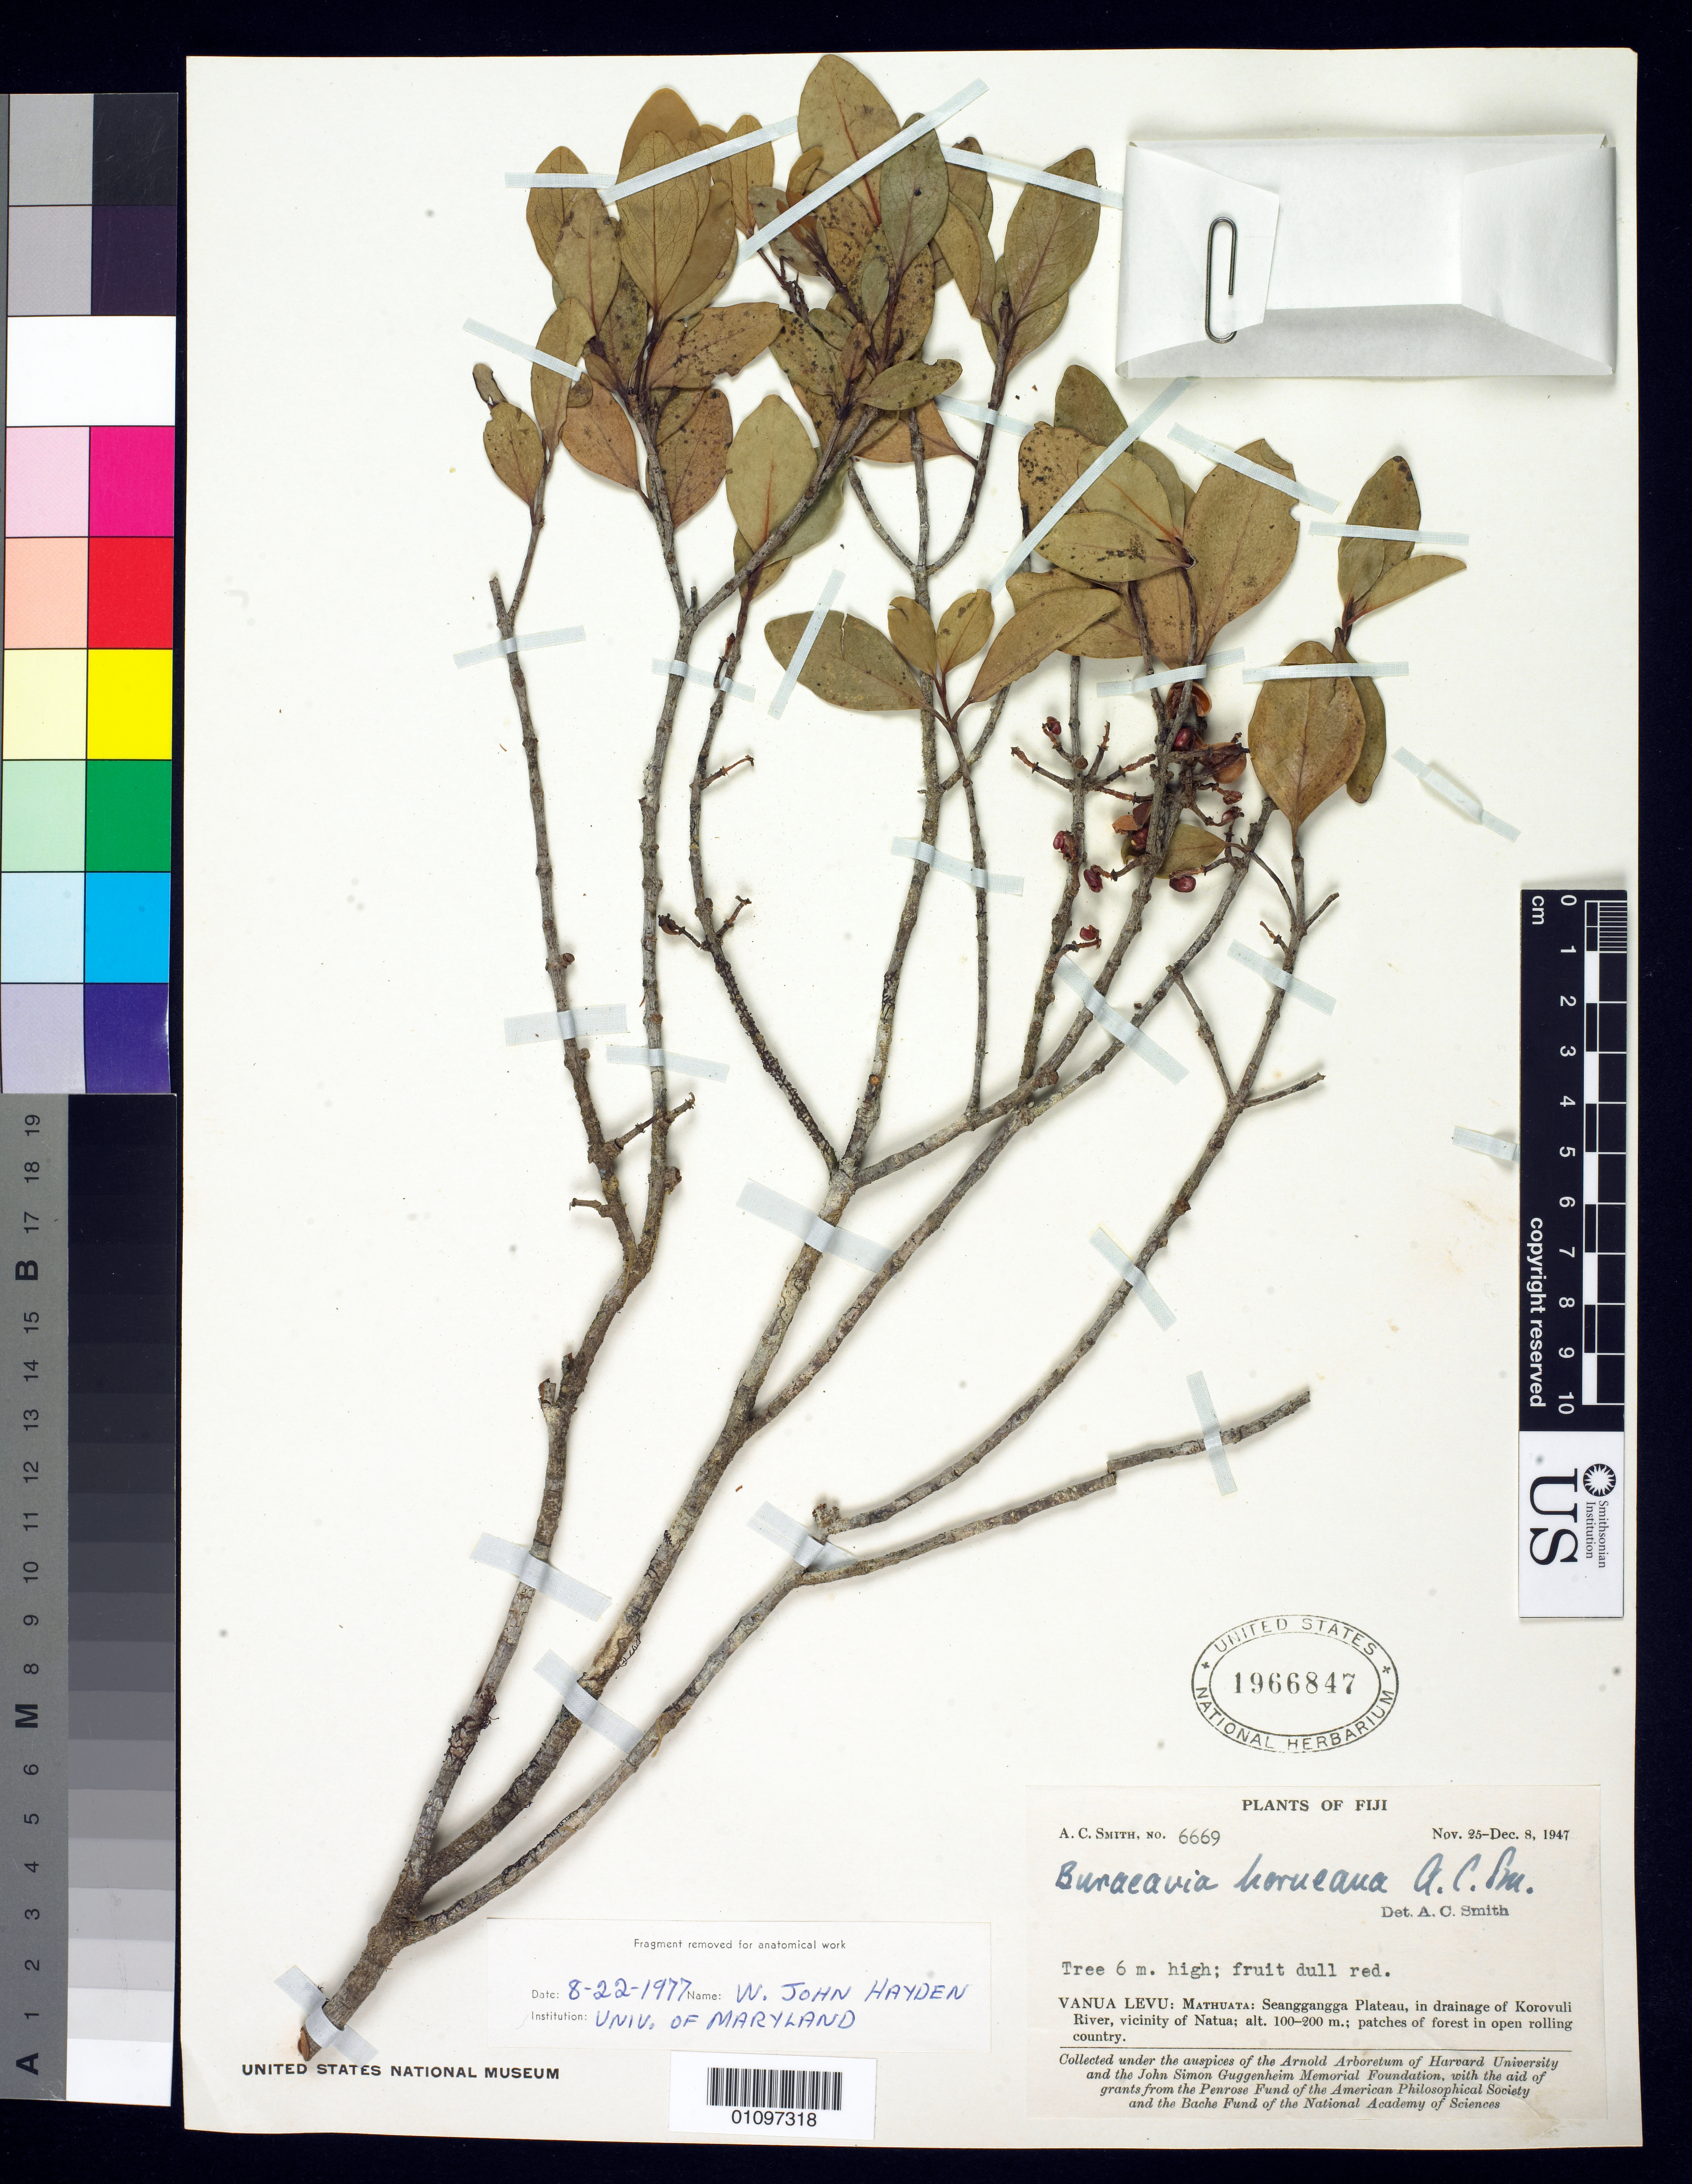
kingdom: Plantae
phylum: Tracheophyta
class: Magnoliopsida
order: Malpighiales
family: Picrodendraceae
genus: Austrobuxus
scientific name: Austrobuxus horneana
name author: (A.C. Sm.) Airy Shaw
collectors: A. C. Smith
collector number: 6669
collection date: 1947-11-25/1947-12-08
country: Fiji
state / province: Northern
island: Vanua Levu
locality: Mathuata: Seanggangga Plateau, in drainage of Korovuli river, vicinity of Natua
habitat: patches of open forest in rolling country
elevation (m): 100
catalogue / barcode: US 1966847